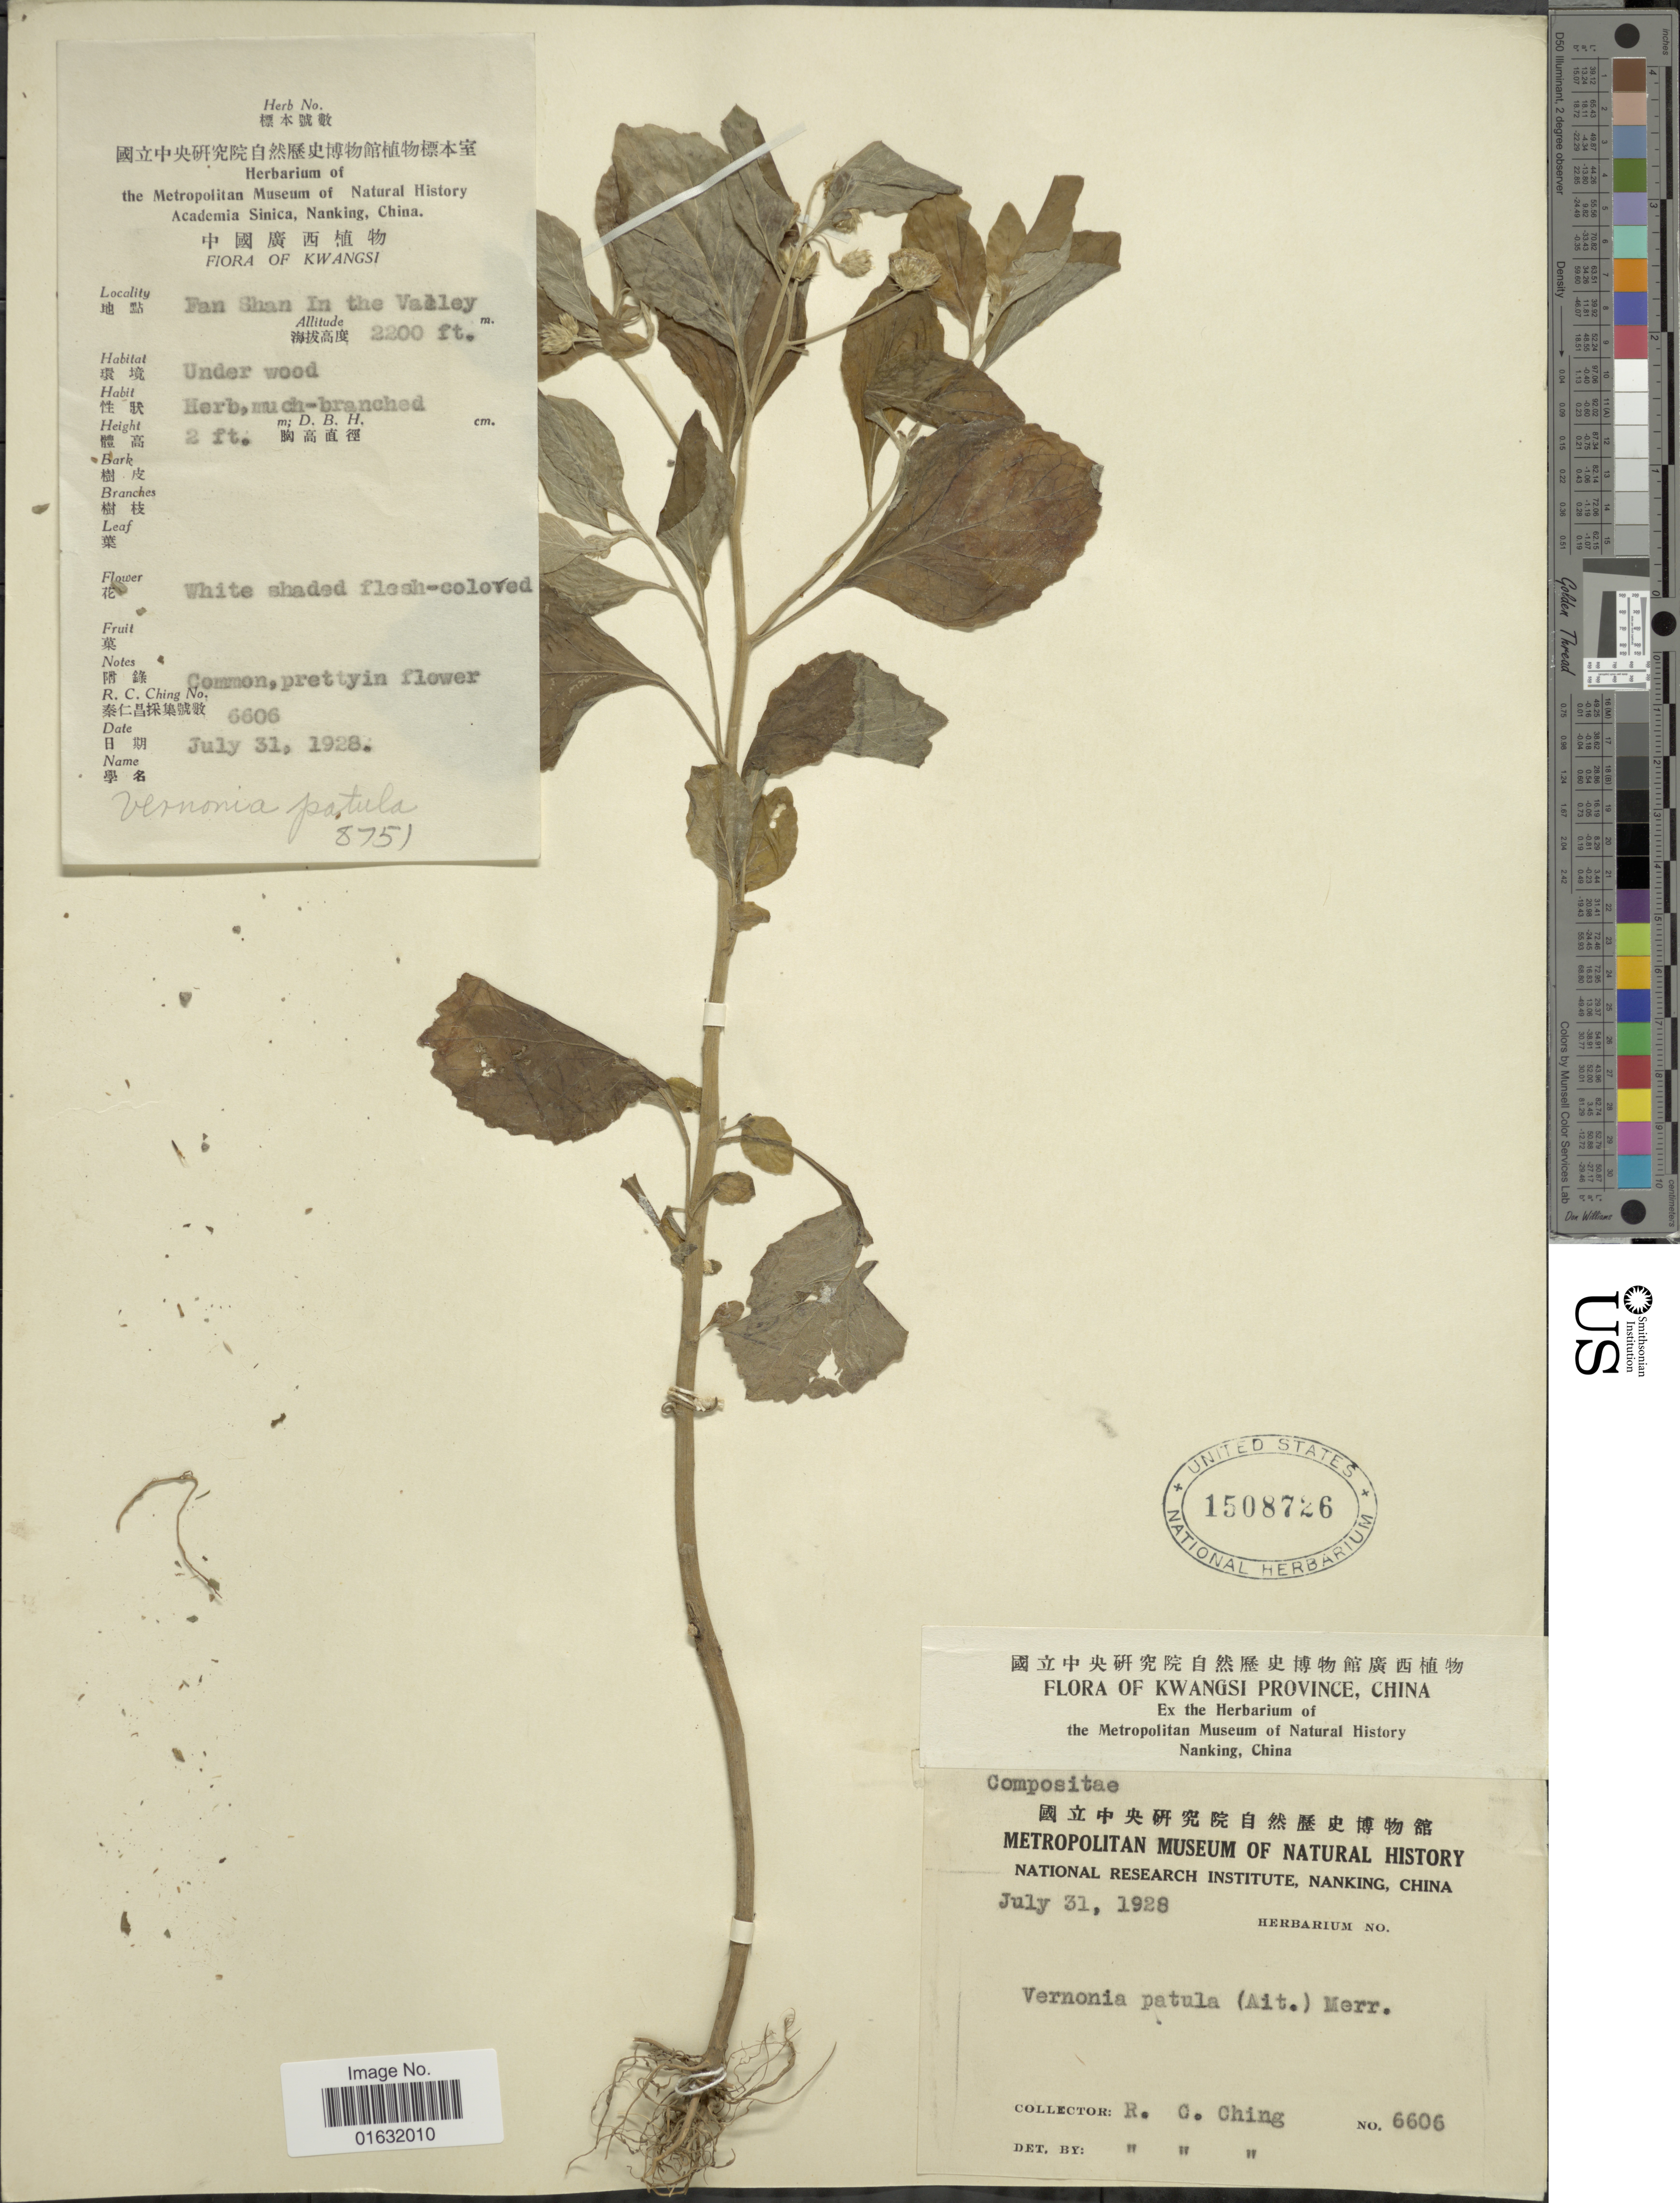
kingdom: Plantae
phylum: Tracheophyta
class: Magnoliopsida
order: Asterales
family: Asteraceae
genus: Cyanthillium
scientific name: Cyanthillium patulum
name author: (Aiton) H. Rob.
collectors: R. C. Ching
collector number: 6606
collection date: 1928-07-31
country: China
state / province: Guangxi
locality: Kwangsi Province, China, Fan Shan in the Valley.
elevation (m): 671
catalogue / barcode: US 1508726